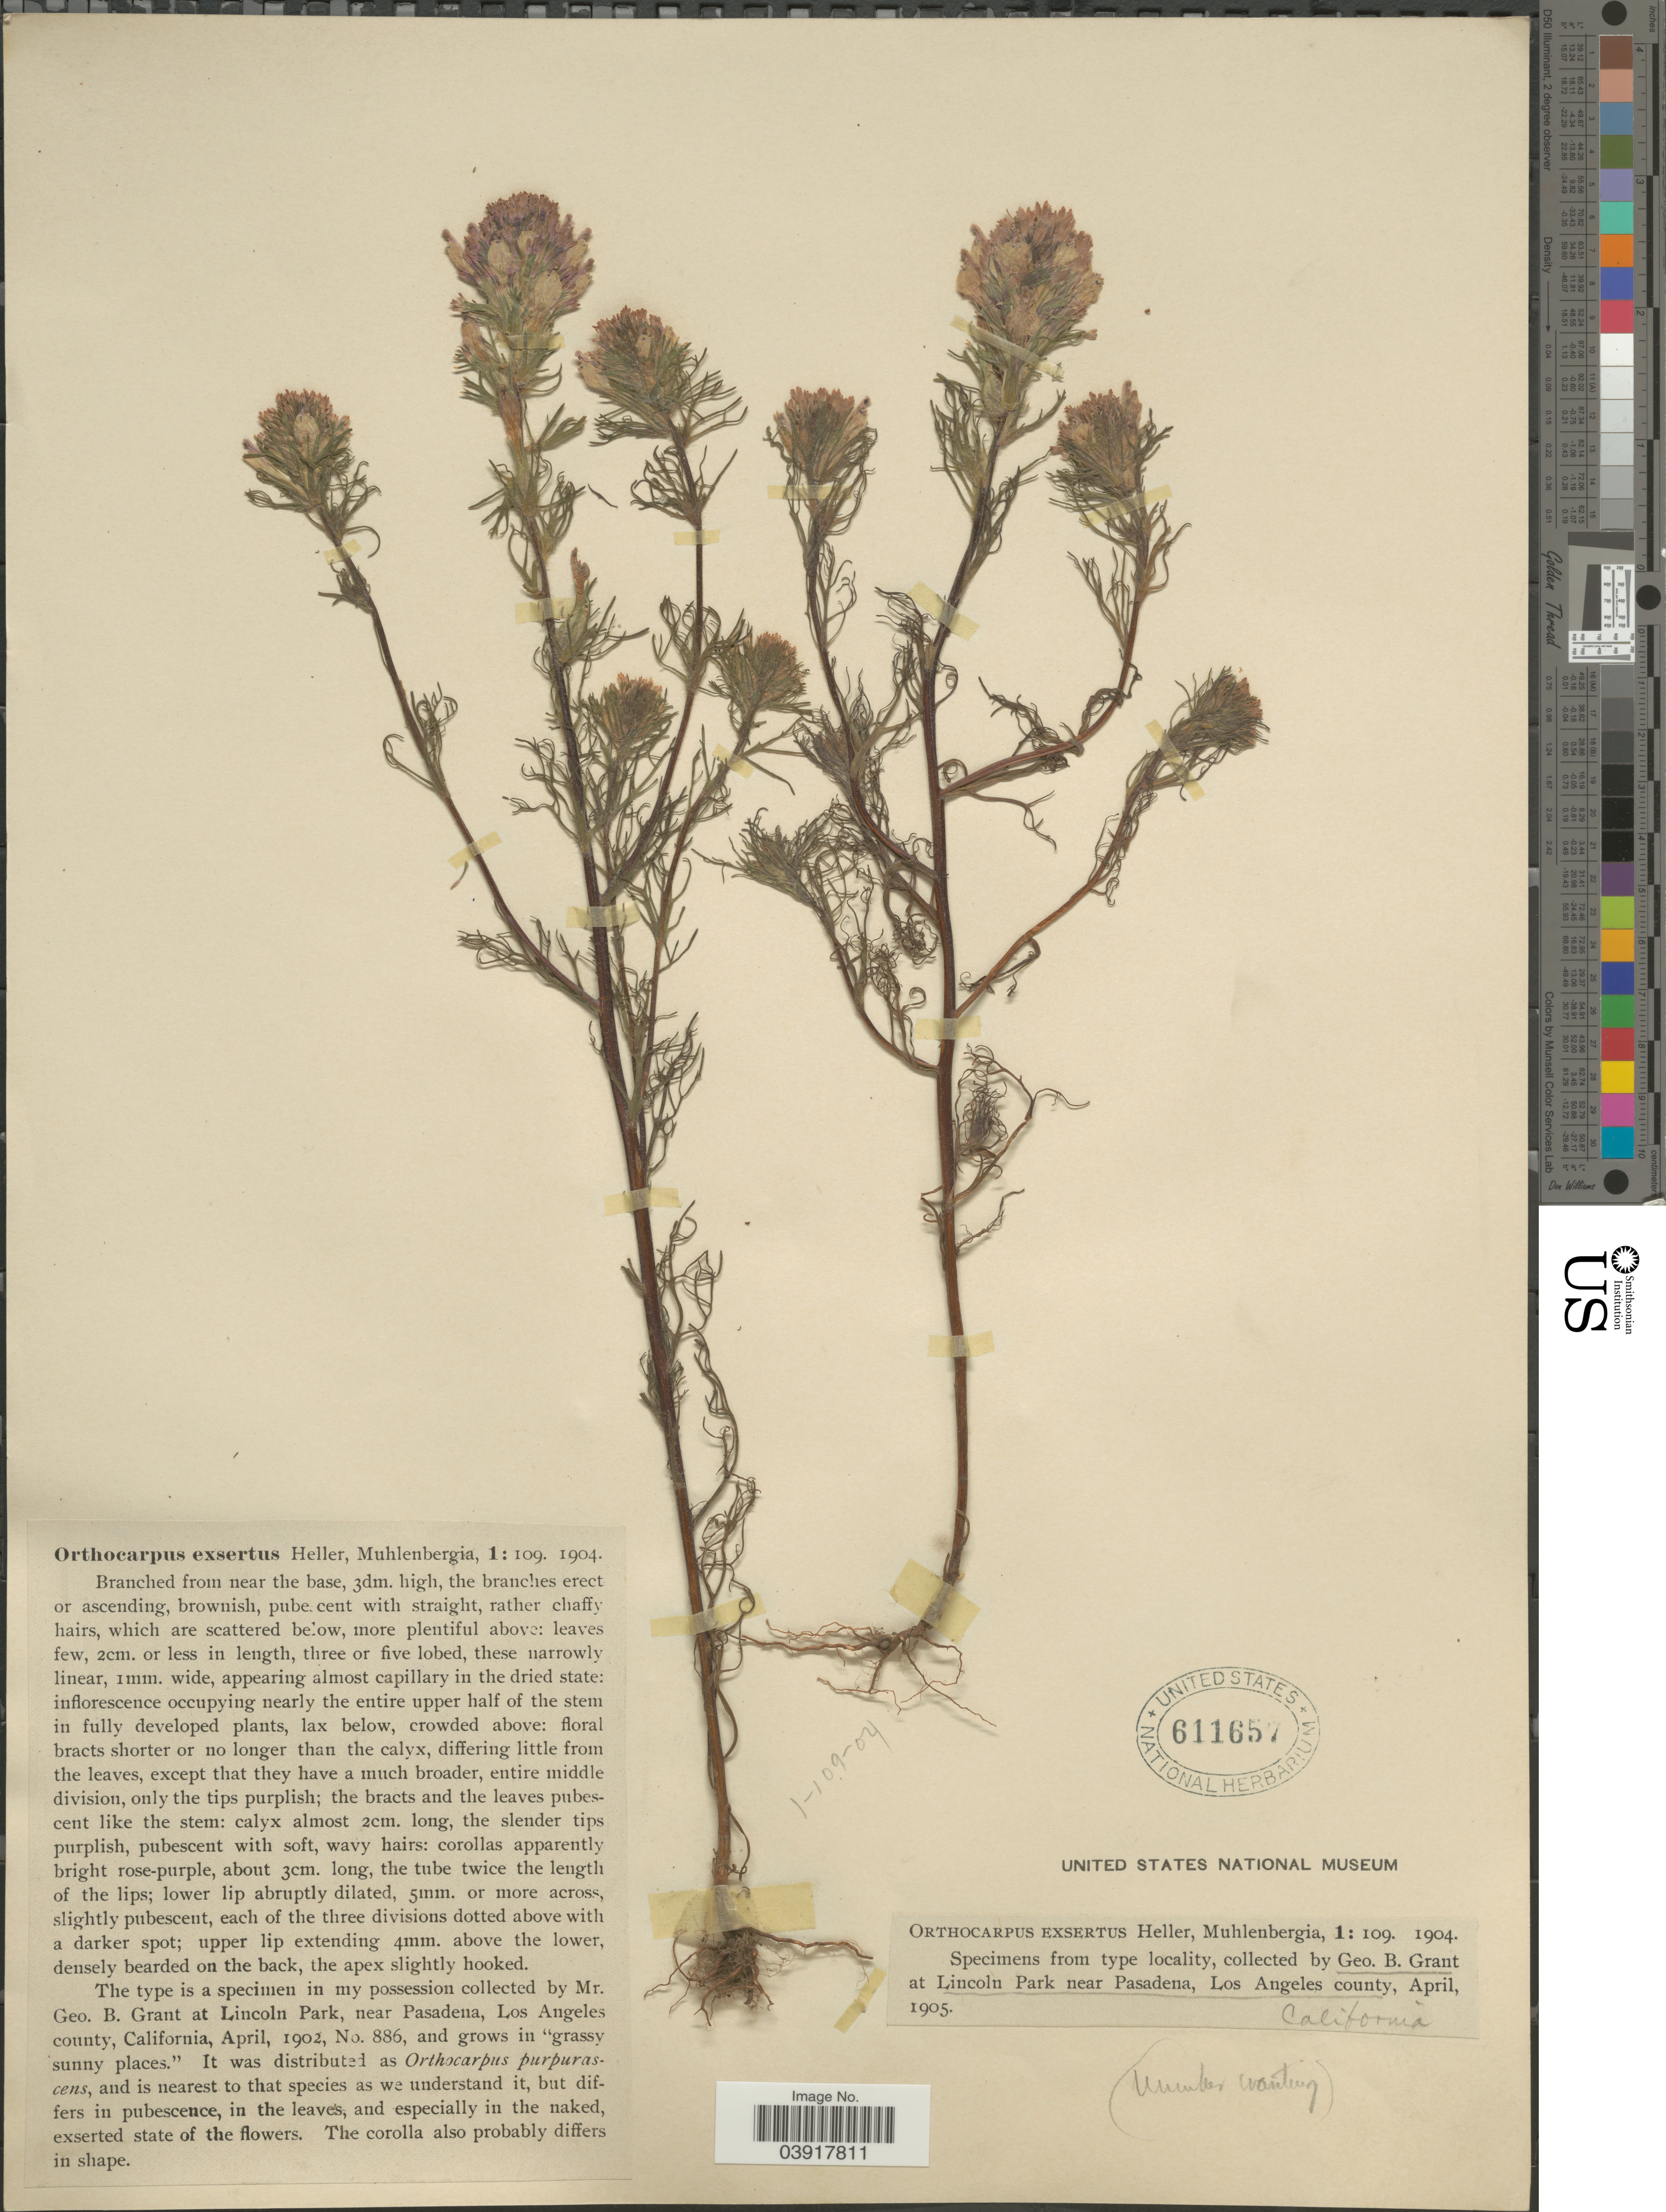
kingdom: Plantae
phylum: Tracheophyta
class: Magnoliopsida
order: Lamiales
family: Orobanchaceae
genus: Orthocarpus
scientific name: Orthocarpus exsertus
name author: A. Heller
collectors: G. Grant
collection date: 1905-04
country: United States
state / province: California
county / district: Los Angeles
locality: At Lincoln Park near Pasadena, Los Angeles county.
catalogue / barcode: US 611657